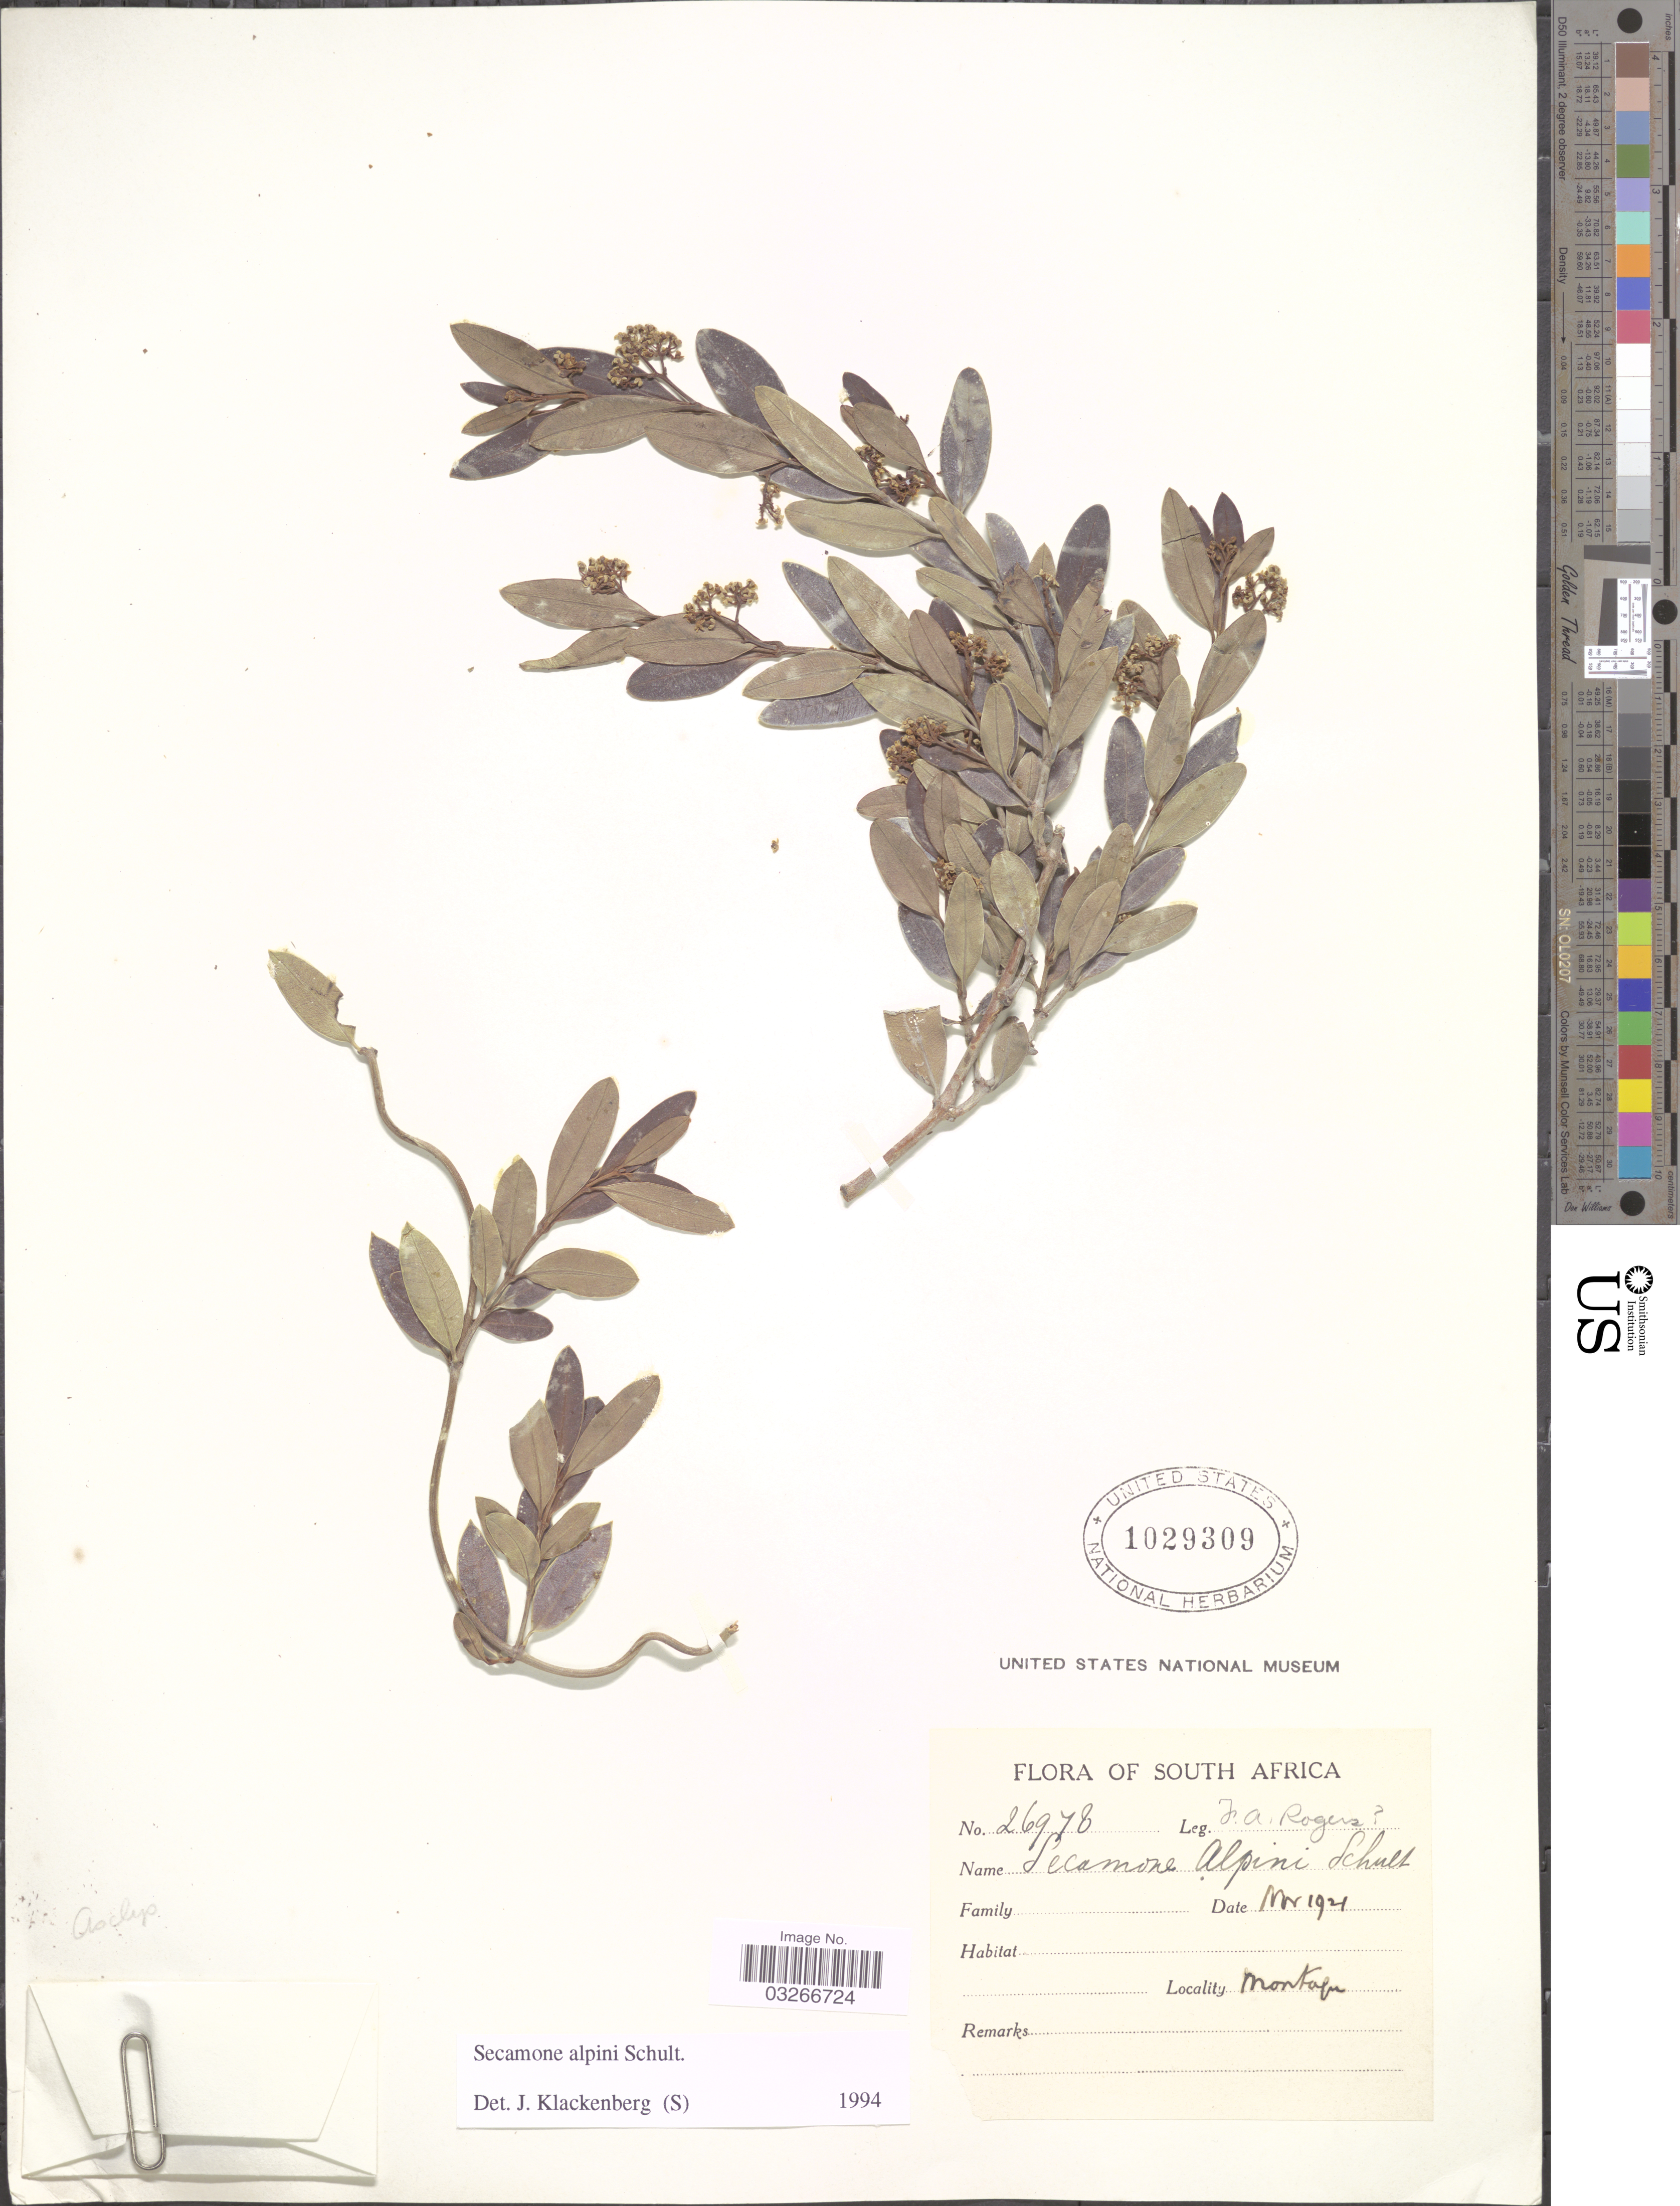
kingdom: Plantae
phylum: Tracheophyta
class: Magnoliopsida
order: Gentianales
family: Apocynaceae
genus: Secamone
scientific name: Secamone alpini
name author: Schult.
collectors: F. A. Rogers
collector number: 26978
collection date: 1921-11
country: South Africa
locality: Montagu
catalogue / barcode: US 1029309